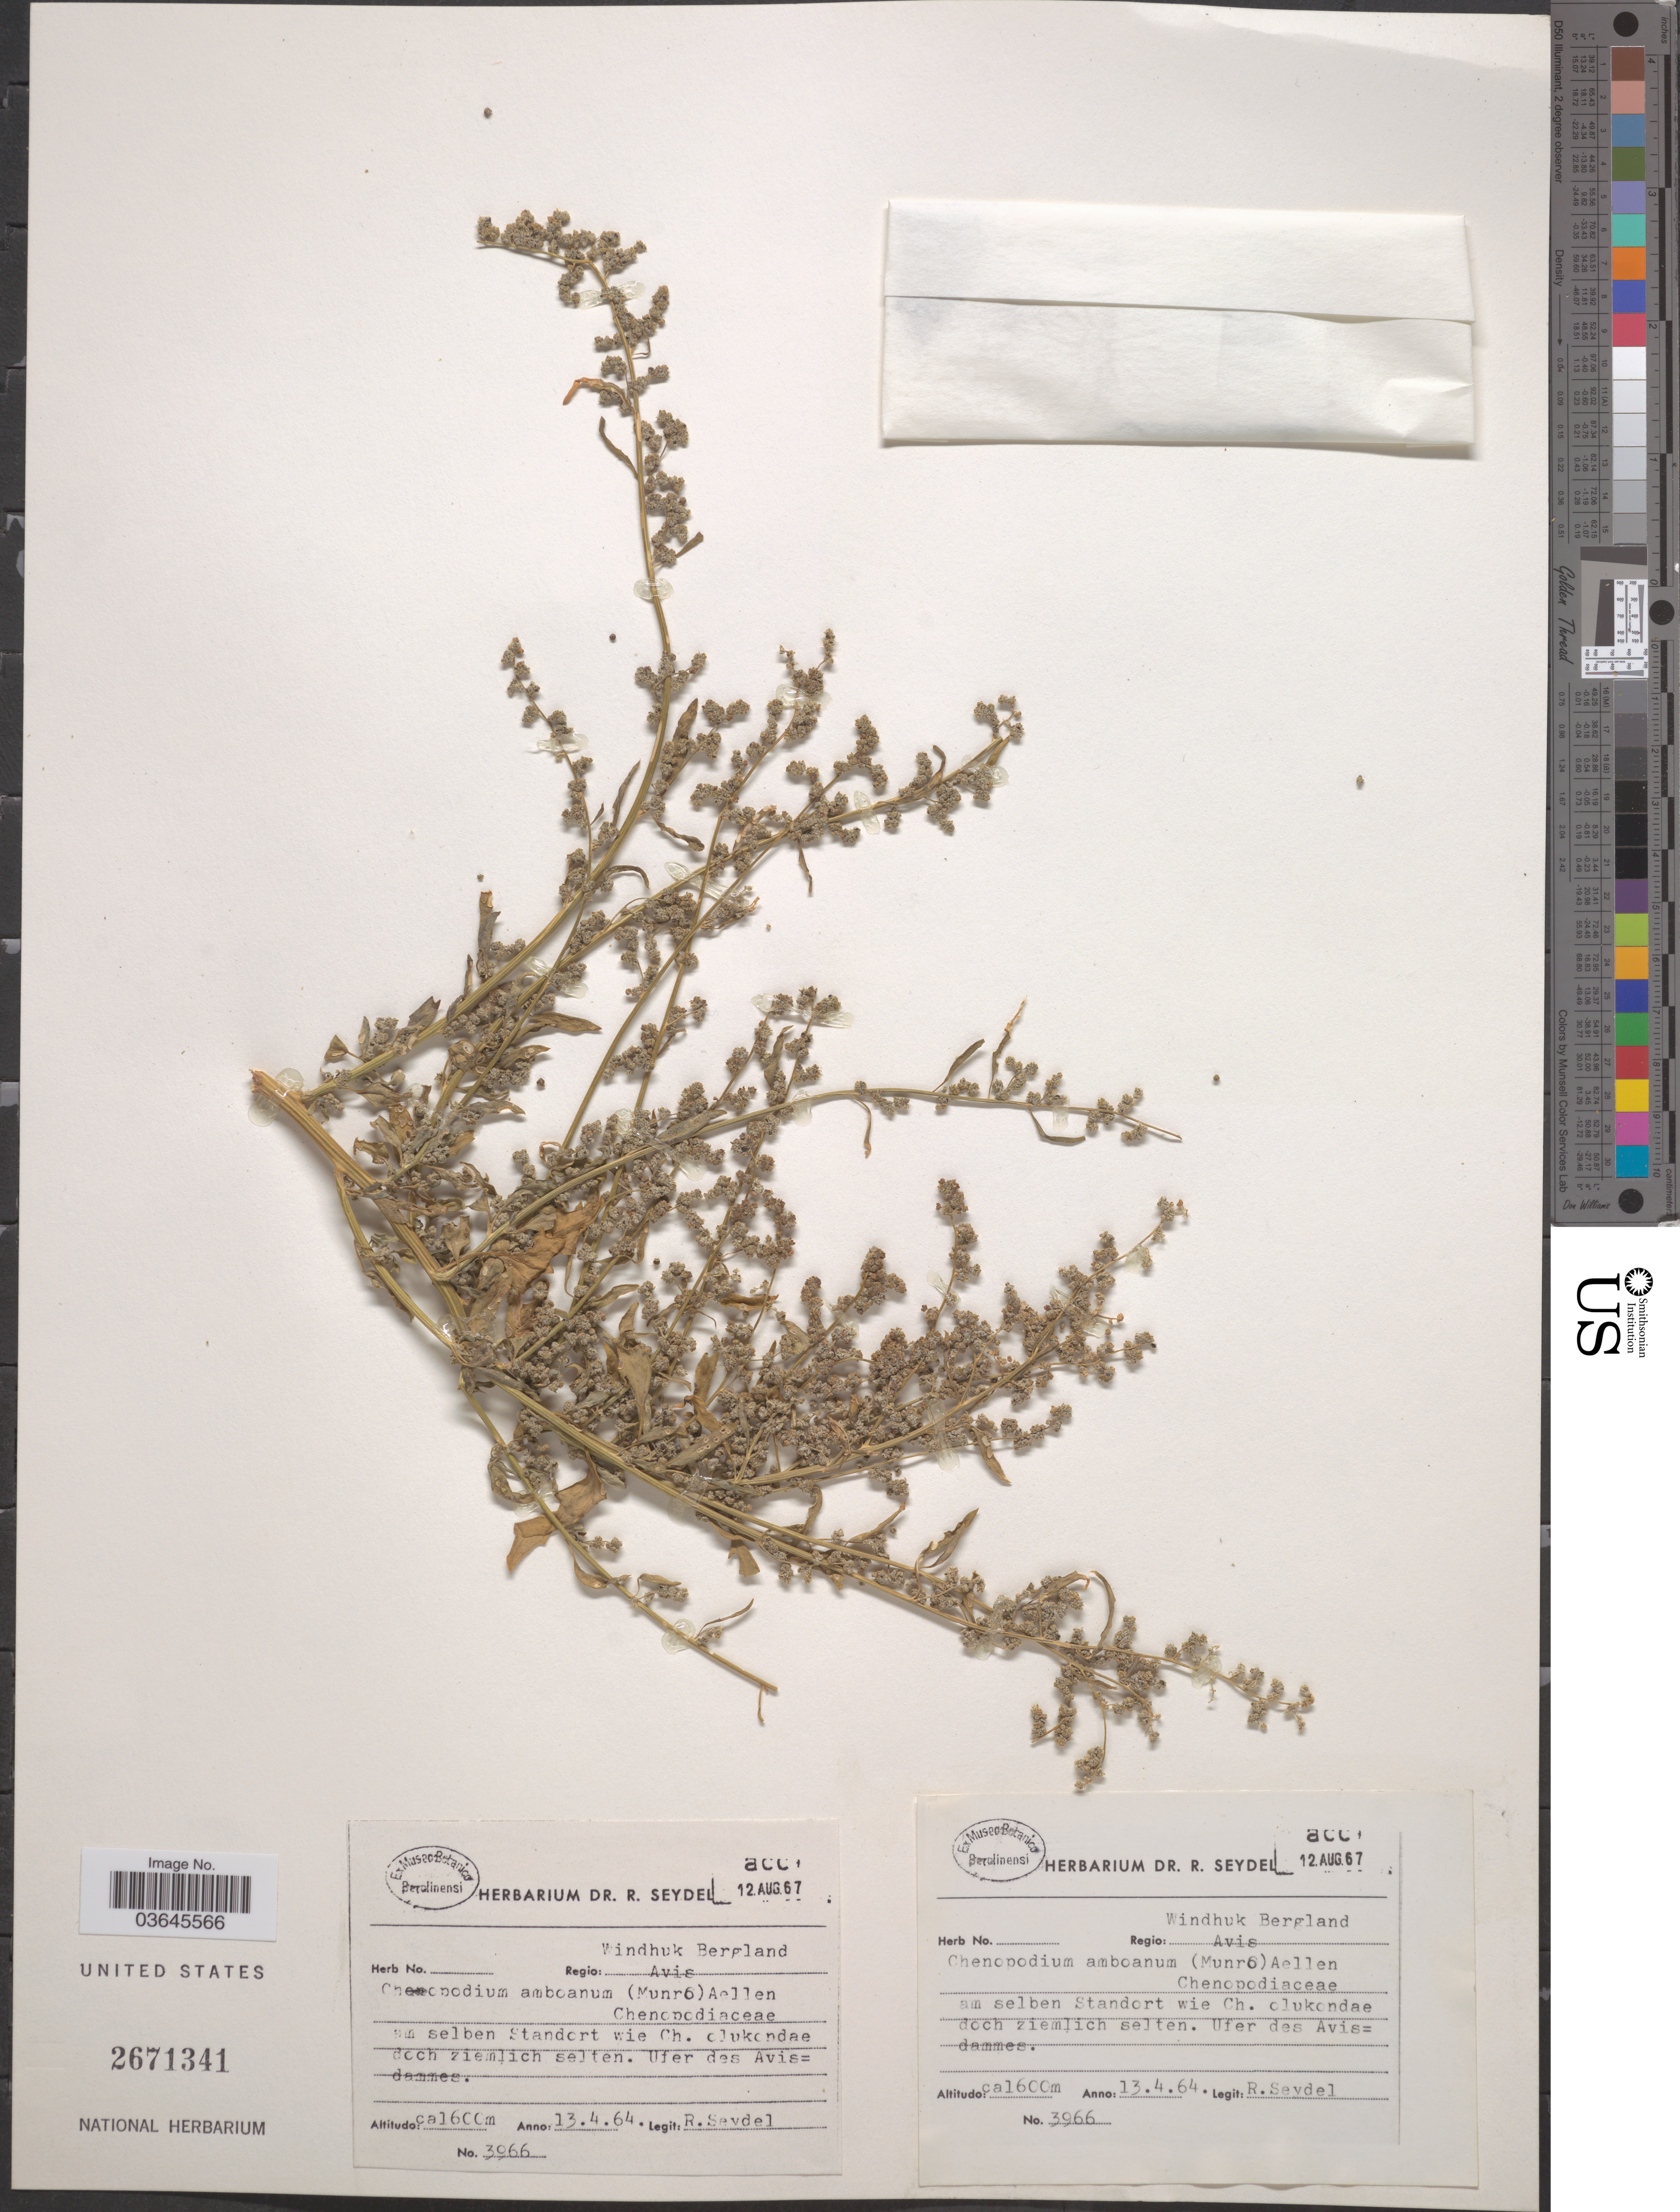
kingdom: Plantae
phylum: Tracheophyta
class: Magnoliopsida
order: Caryophyllales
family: Amaranthaceae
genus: Chenopodium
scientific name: Chenopodium amboanum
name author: Aellen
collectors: R. Seydel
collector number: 3966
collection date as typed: Transcribed d/m/y: 13/4/64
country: Namibia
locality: Windhuk Bergland, Regio: Avis. Ufer des Avis dammes.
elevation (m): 1600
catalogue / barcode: US 2671341